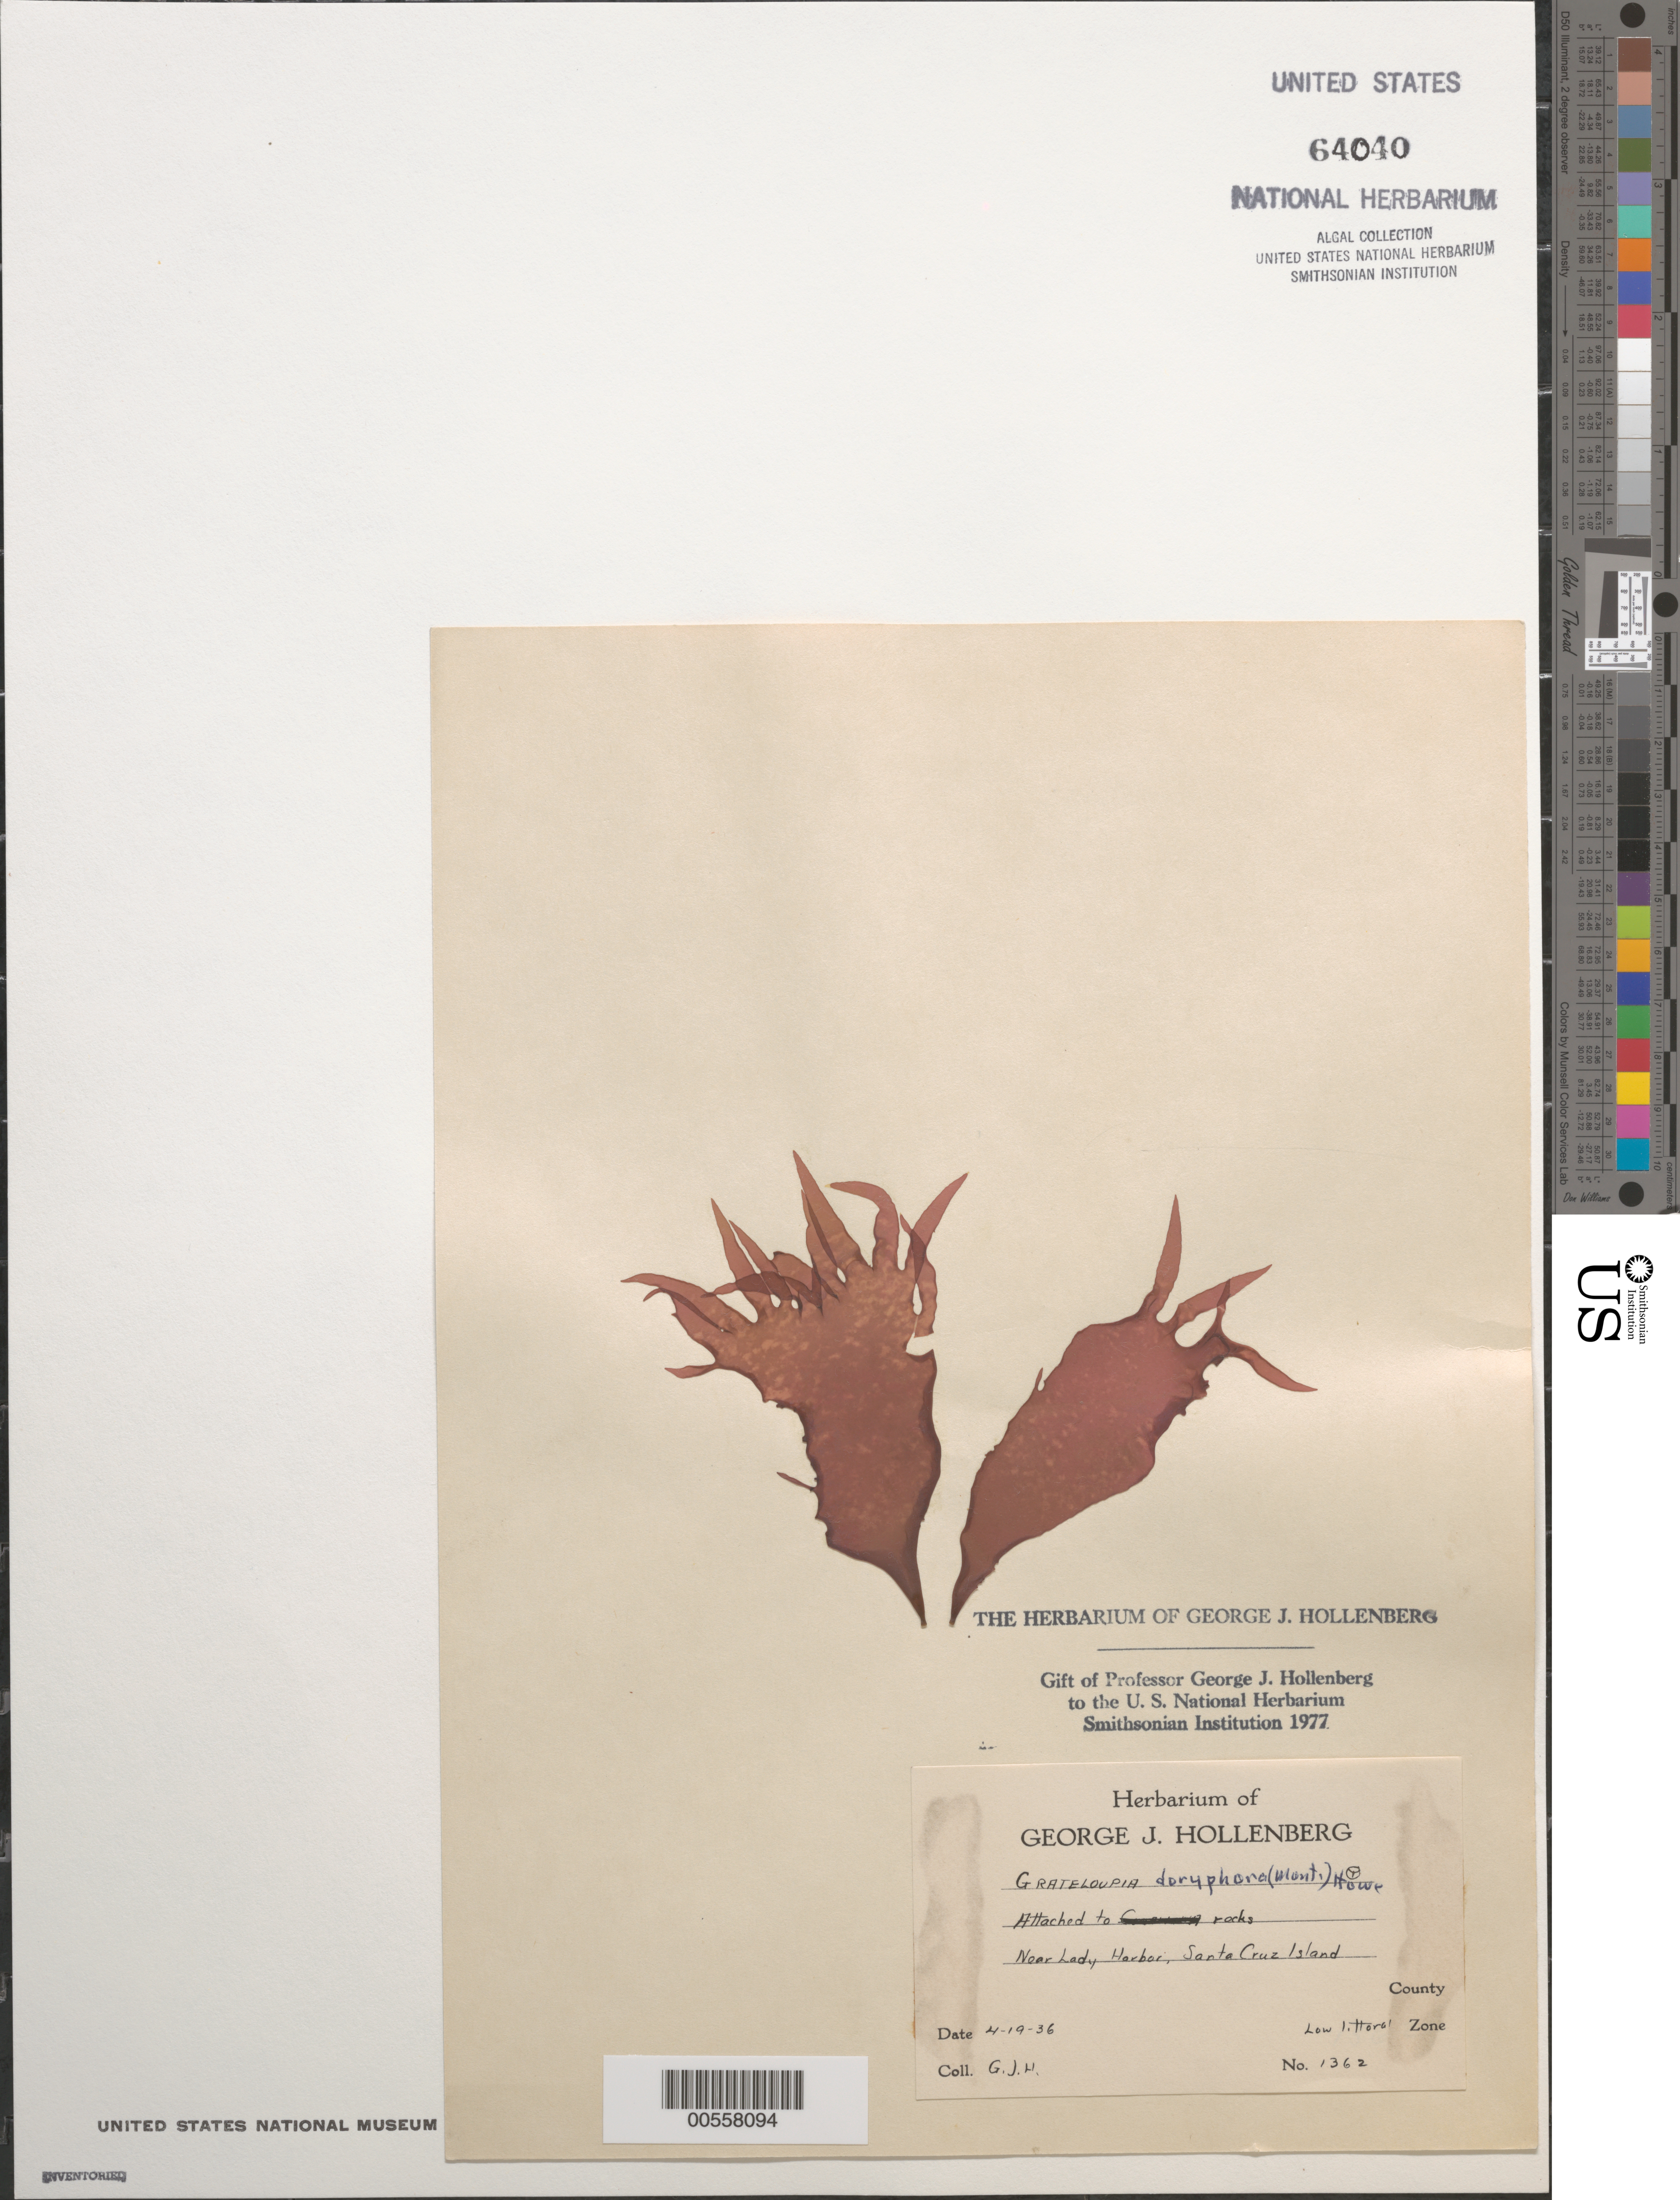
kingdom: Plantae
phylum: Rhodophyta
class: Florideophyceae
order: Halymeniales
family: Halymeniaceae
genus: Grateloupia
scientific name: Grateloupia doryphora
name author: (Mont.) Howe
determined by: Hollenberg, George J.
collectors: G. Hollenberg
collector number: GJH 1362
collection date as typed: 19 Apr 1936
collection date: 1936-04-19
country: United States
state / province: California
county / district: Santa Barbara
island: Santa Cruz Island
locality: Near Lady's Harbor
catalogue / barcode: US 64040